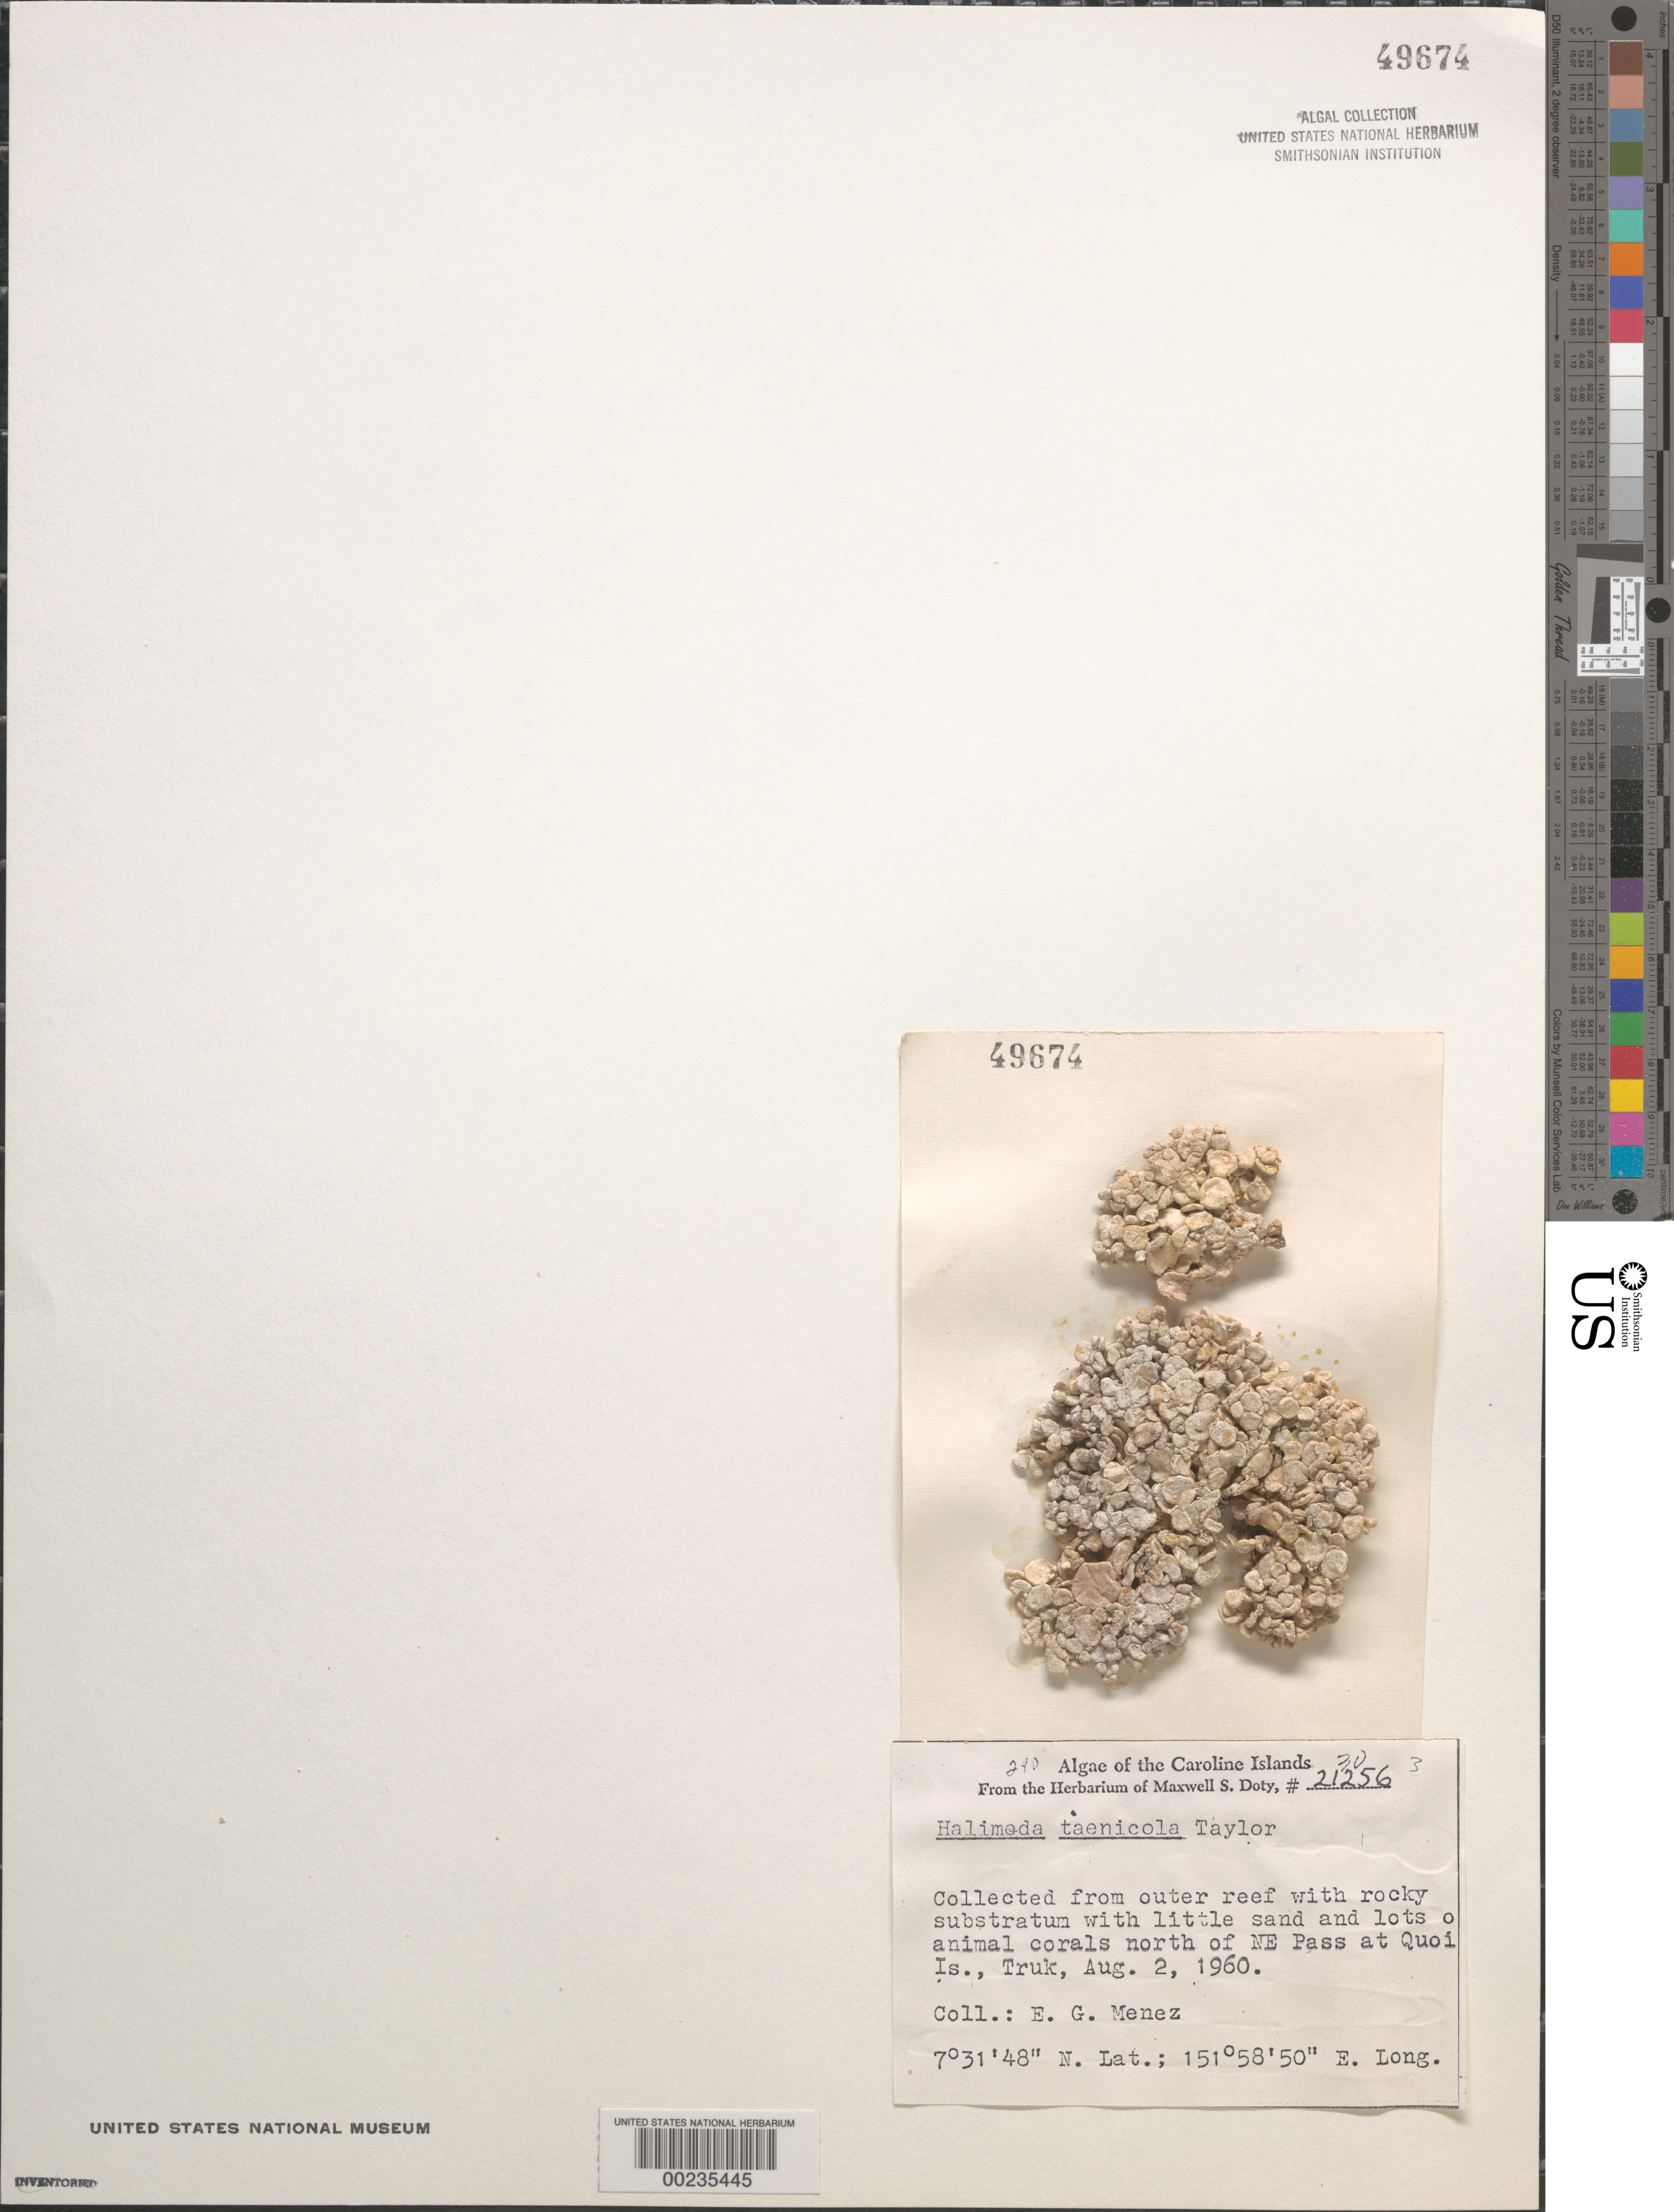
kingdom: Plantae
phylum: Chlorophyta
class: Ulvophyceae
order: Bryopsidales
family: Halimedaceae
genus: Halimeda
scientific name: Halimeda taenicola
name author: W.R. Taylor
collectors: Meñez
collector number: MSD 21256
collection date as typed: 02 Aug 1960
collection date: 1960-08-02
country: Micronesia, Federated States of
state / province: Truk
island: Truk (Chuuk) Is.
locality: Quoi Islet, N of Northeast pass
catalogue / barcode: US 49674